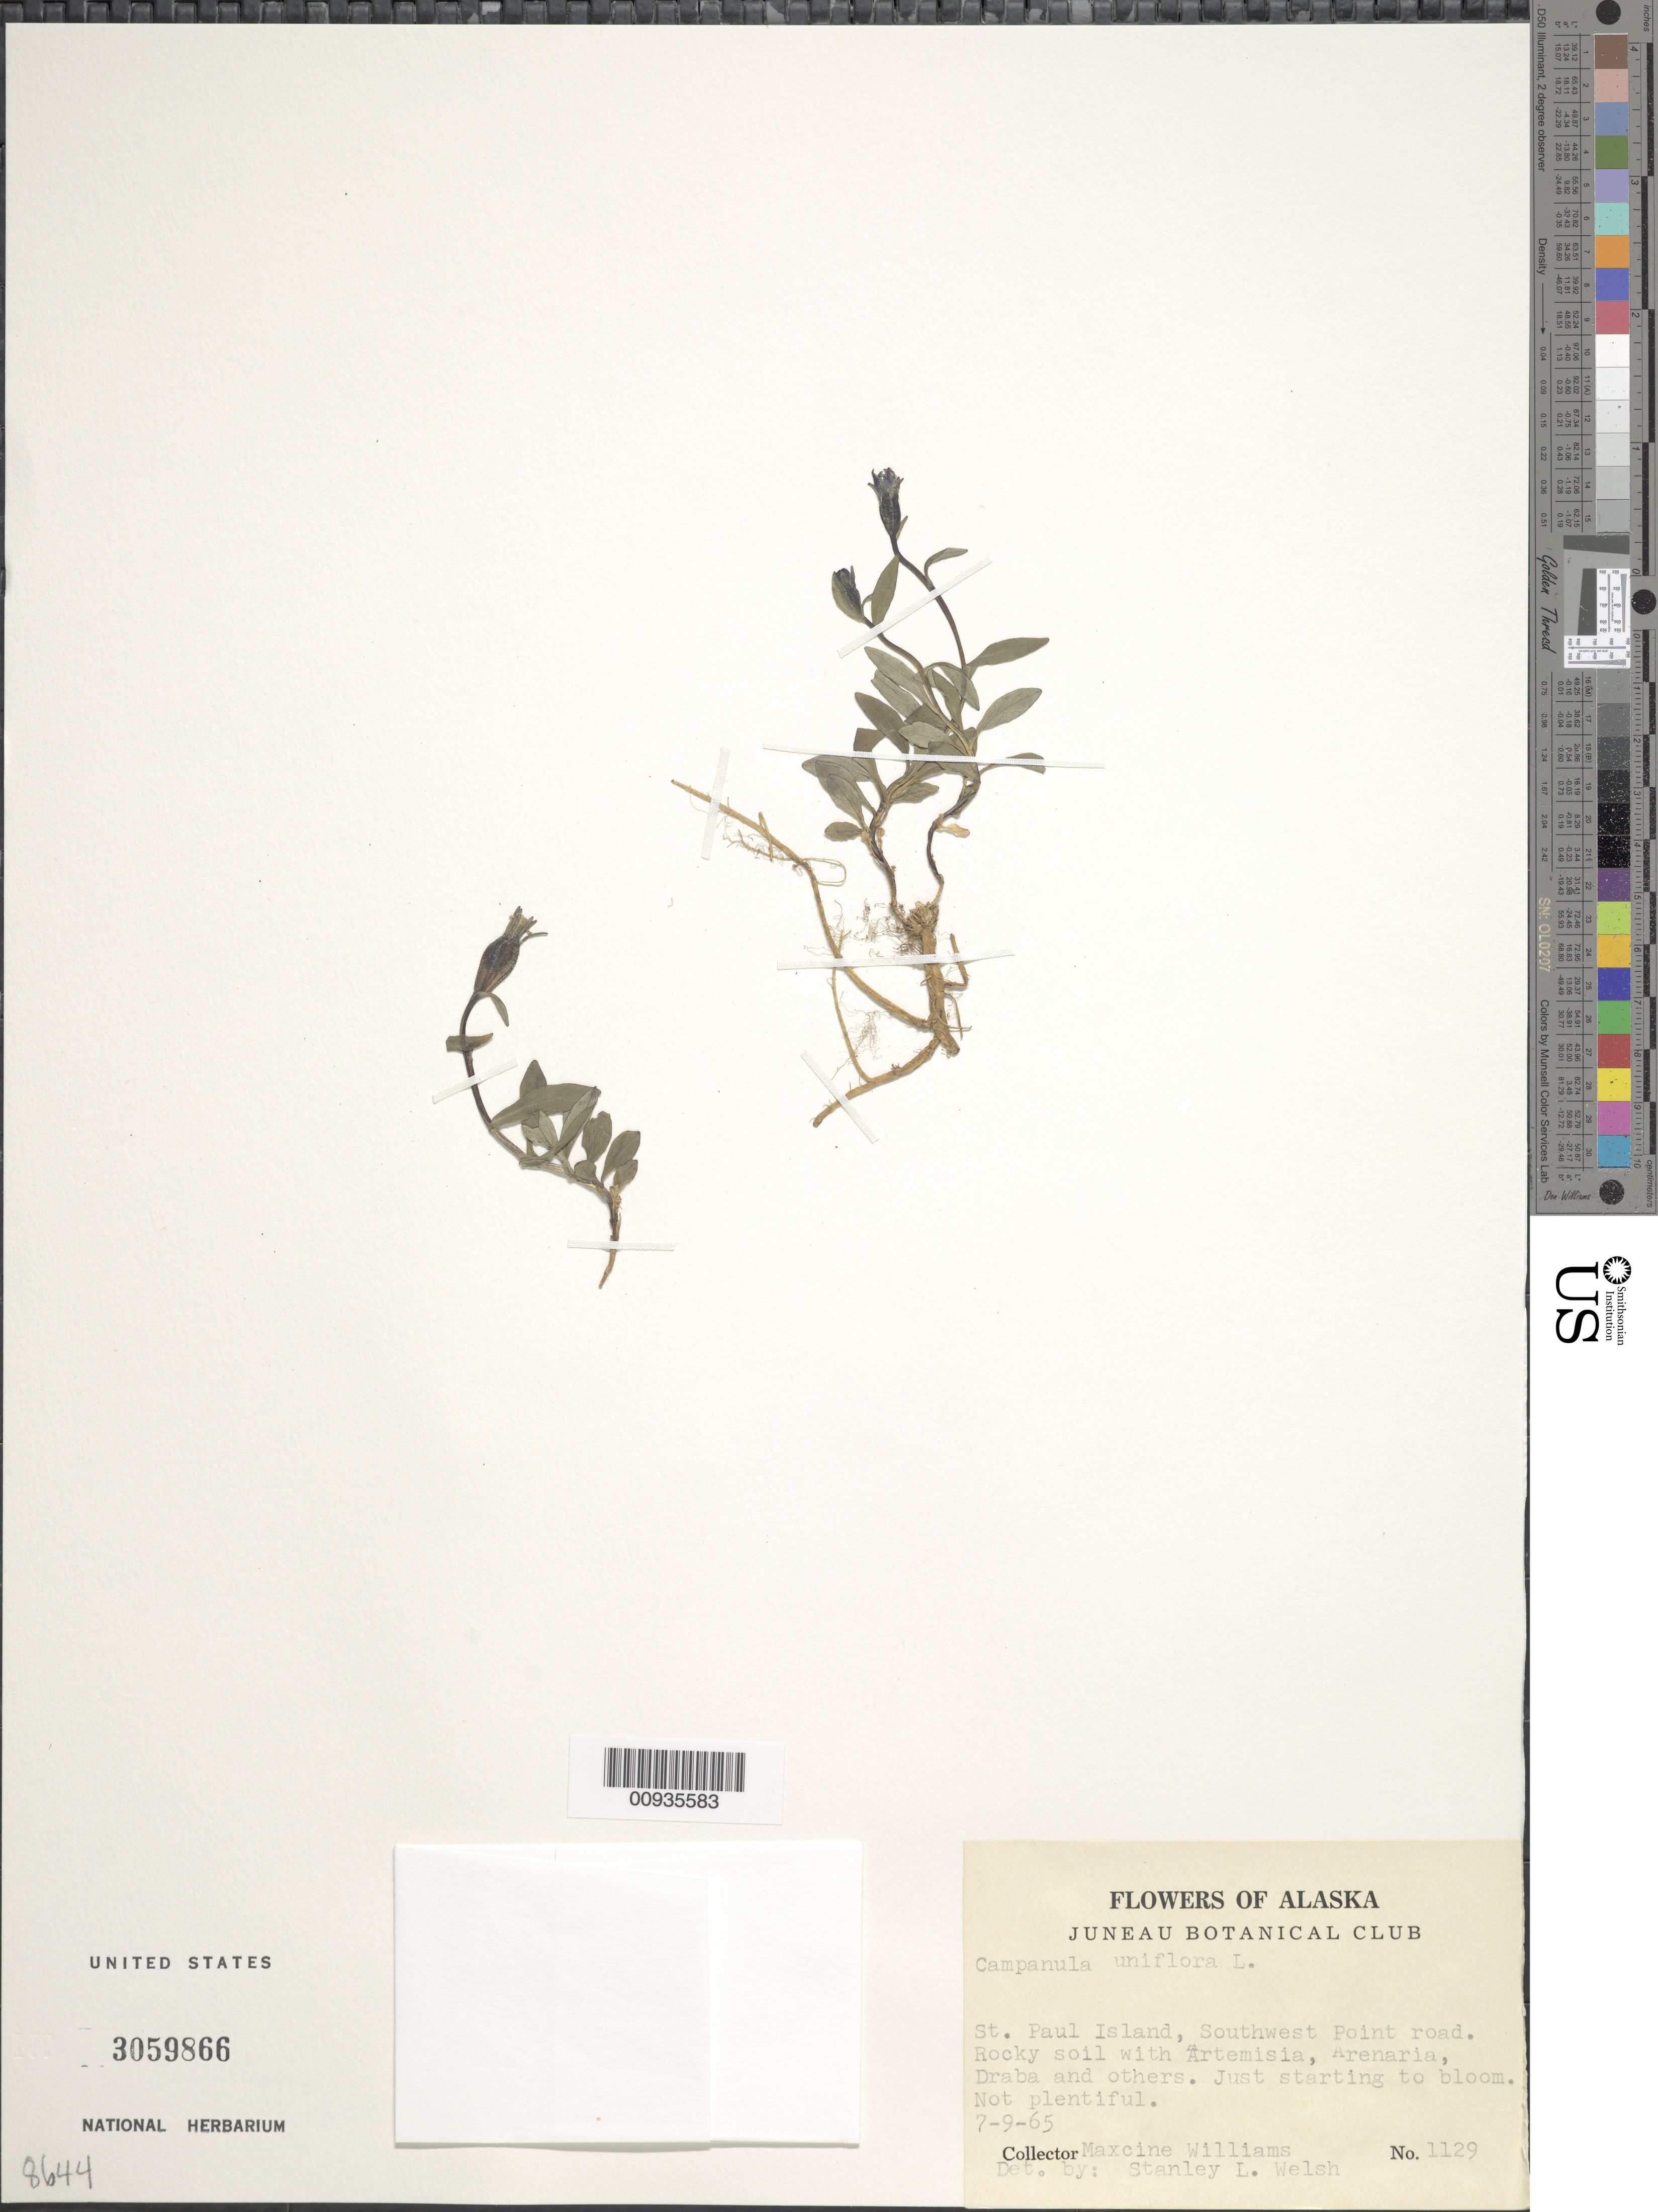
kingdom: Plantae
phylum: Tracheophyta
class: Magnoliopsida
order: Asterales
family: Campanulaceae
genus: Campanula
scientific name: Campanula uniflora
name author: L.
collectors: M. Williams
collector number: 1129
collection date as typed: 9 Jun 1965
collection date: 1965-06-09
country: United States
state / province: Alaska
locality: St. Paul Island, Southwest Point road.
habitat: Rocky soil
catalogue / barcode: US 3059866